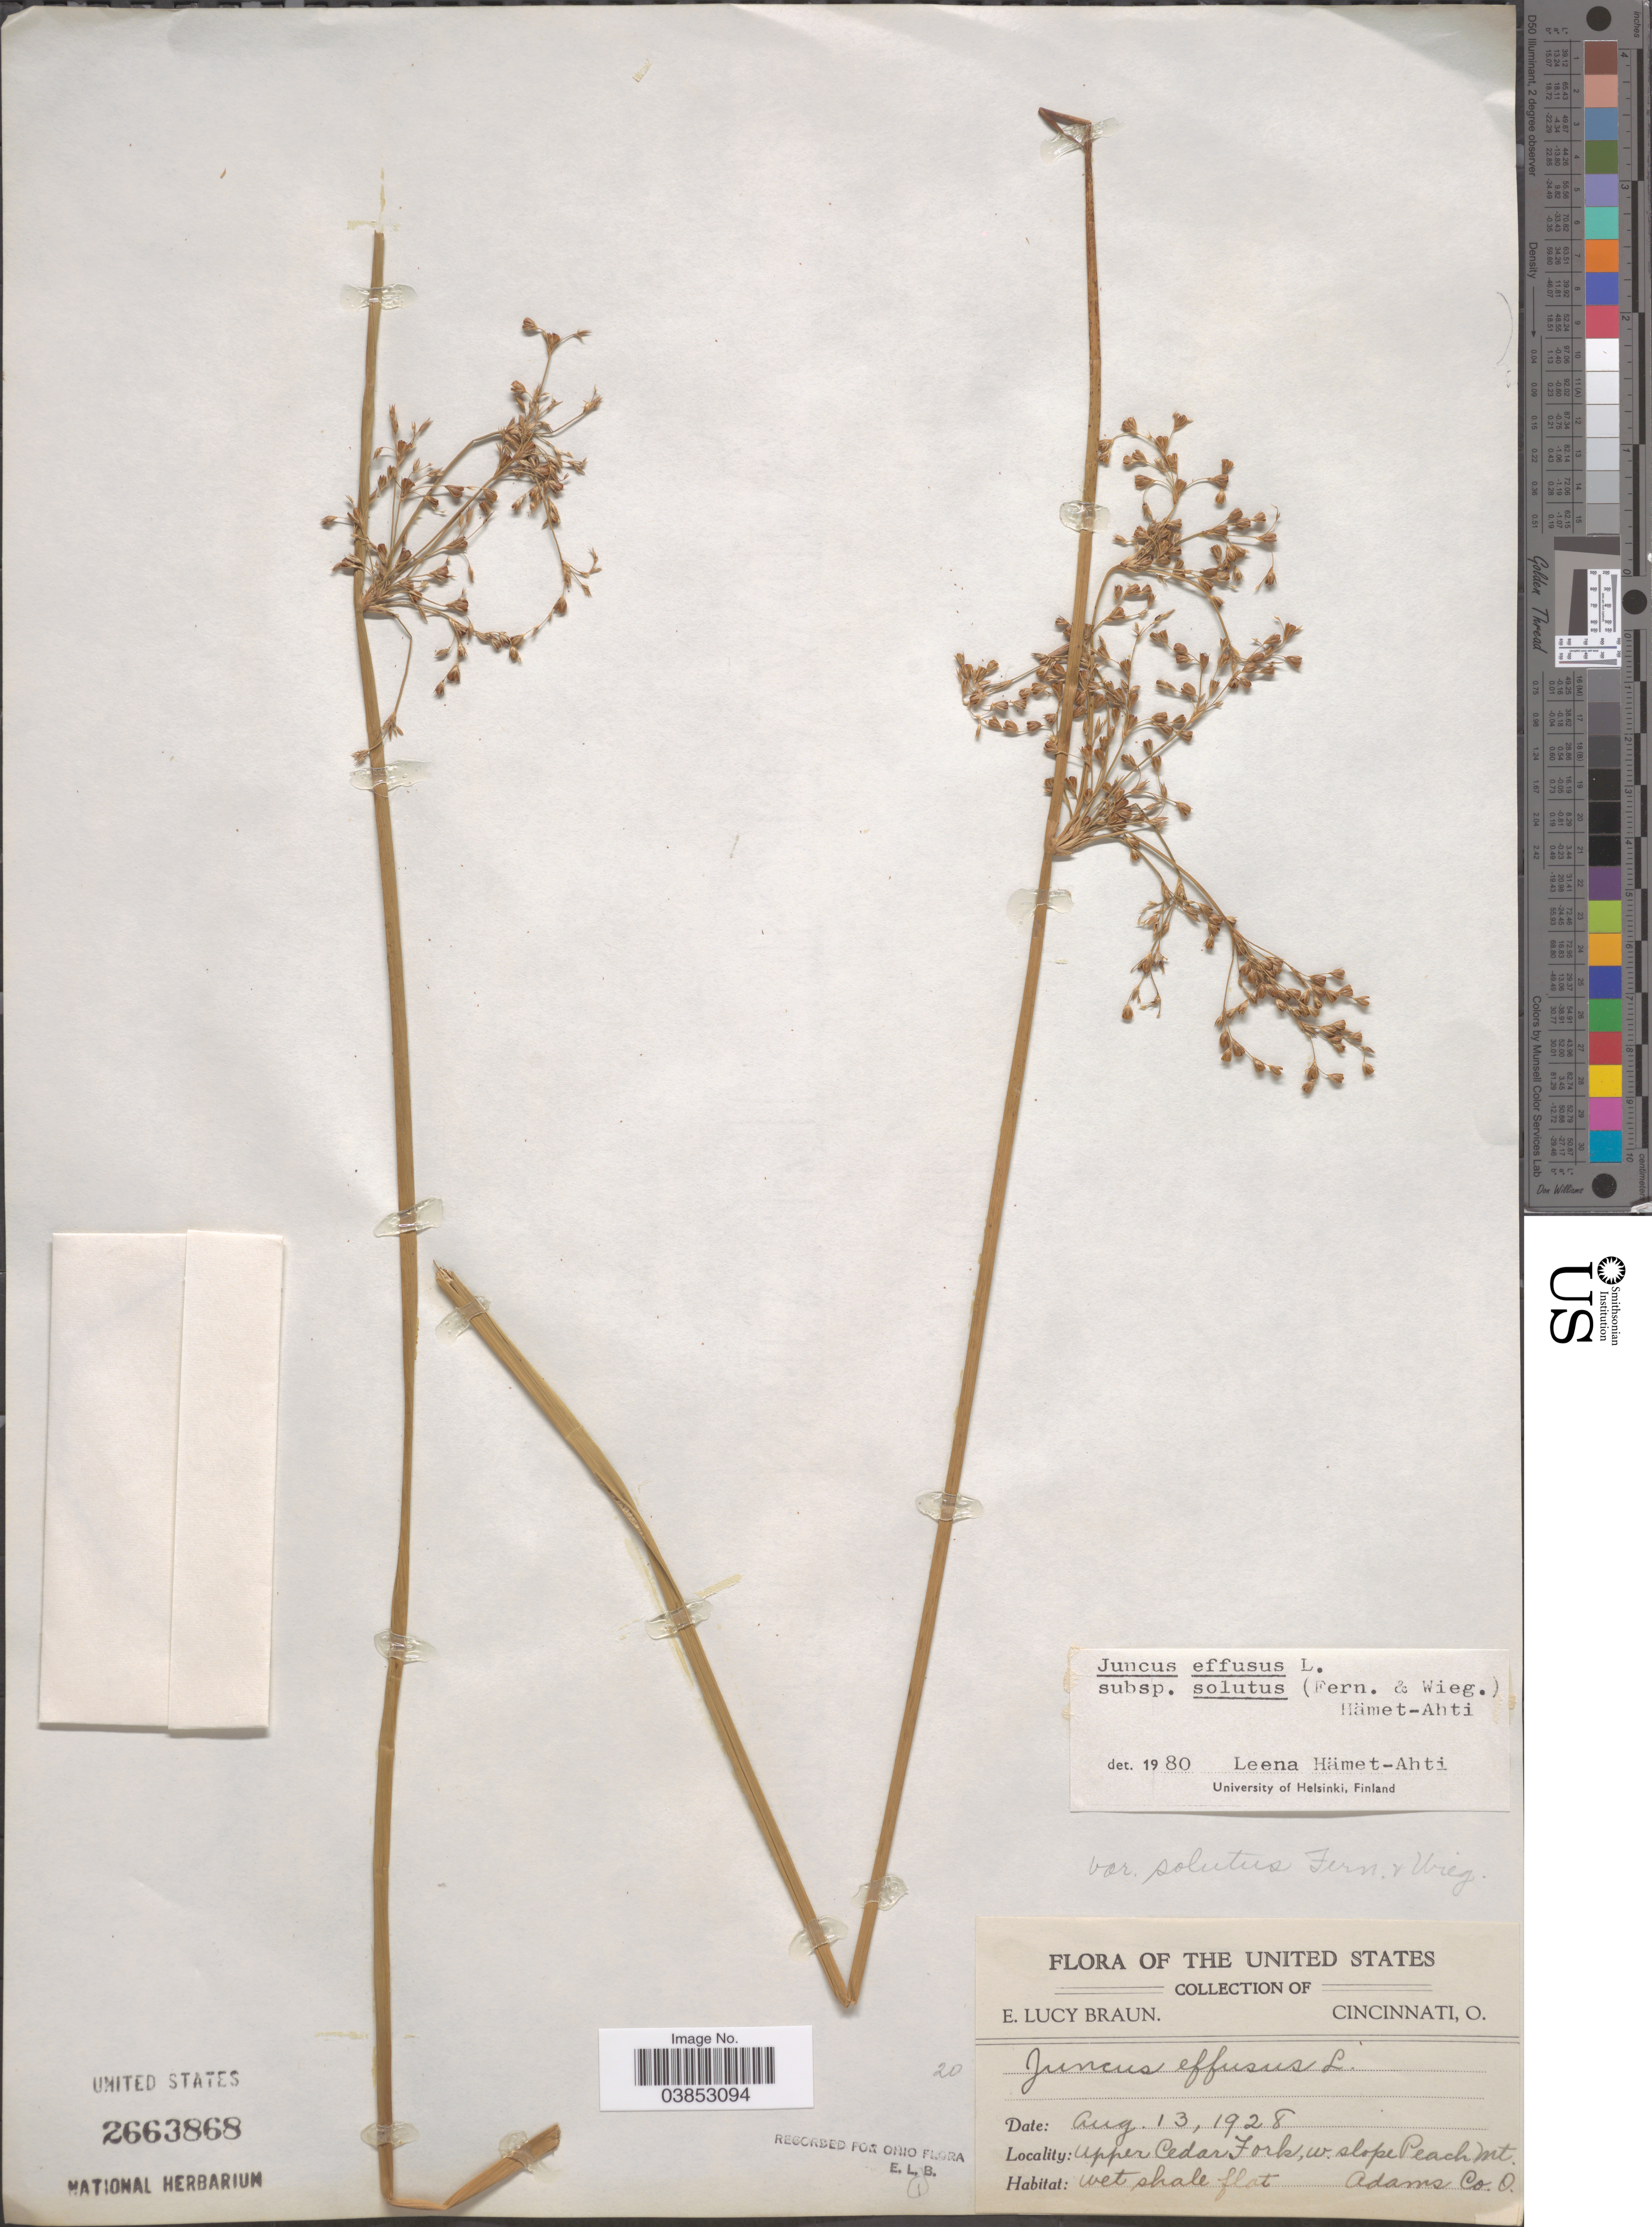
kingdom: Plantae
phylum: Tracheophyta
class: Liliopsida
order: Poales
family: Juncaceae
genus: Juncus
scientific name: Juncus effusus var. solutus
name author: Fernald & Wiegand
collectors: E. L. Braun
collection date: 1928-08-13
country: United States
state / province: Ohio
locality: Upper Cedar Fork, w. slope Peach Mt. Adams Co.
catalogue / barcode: US 2663868